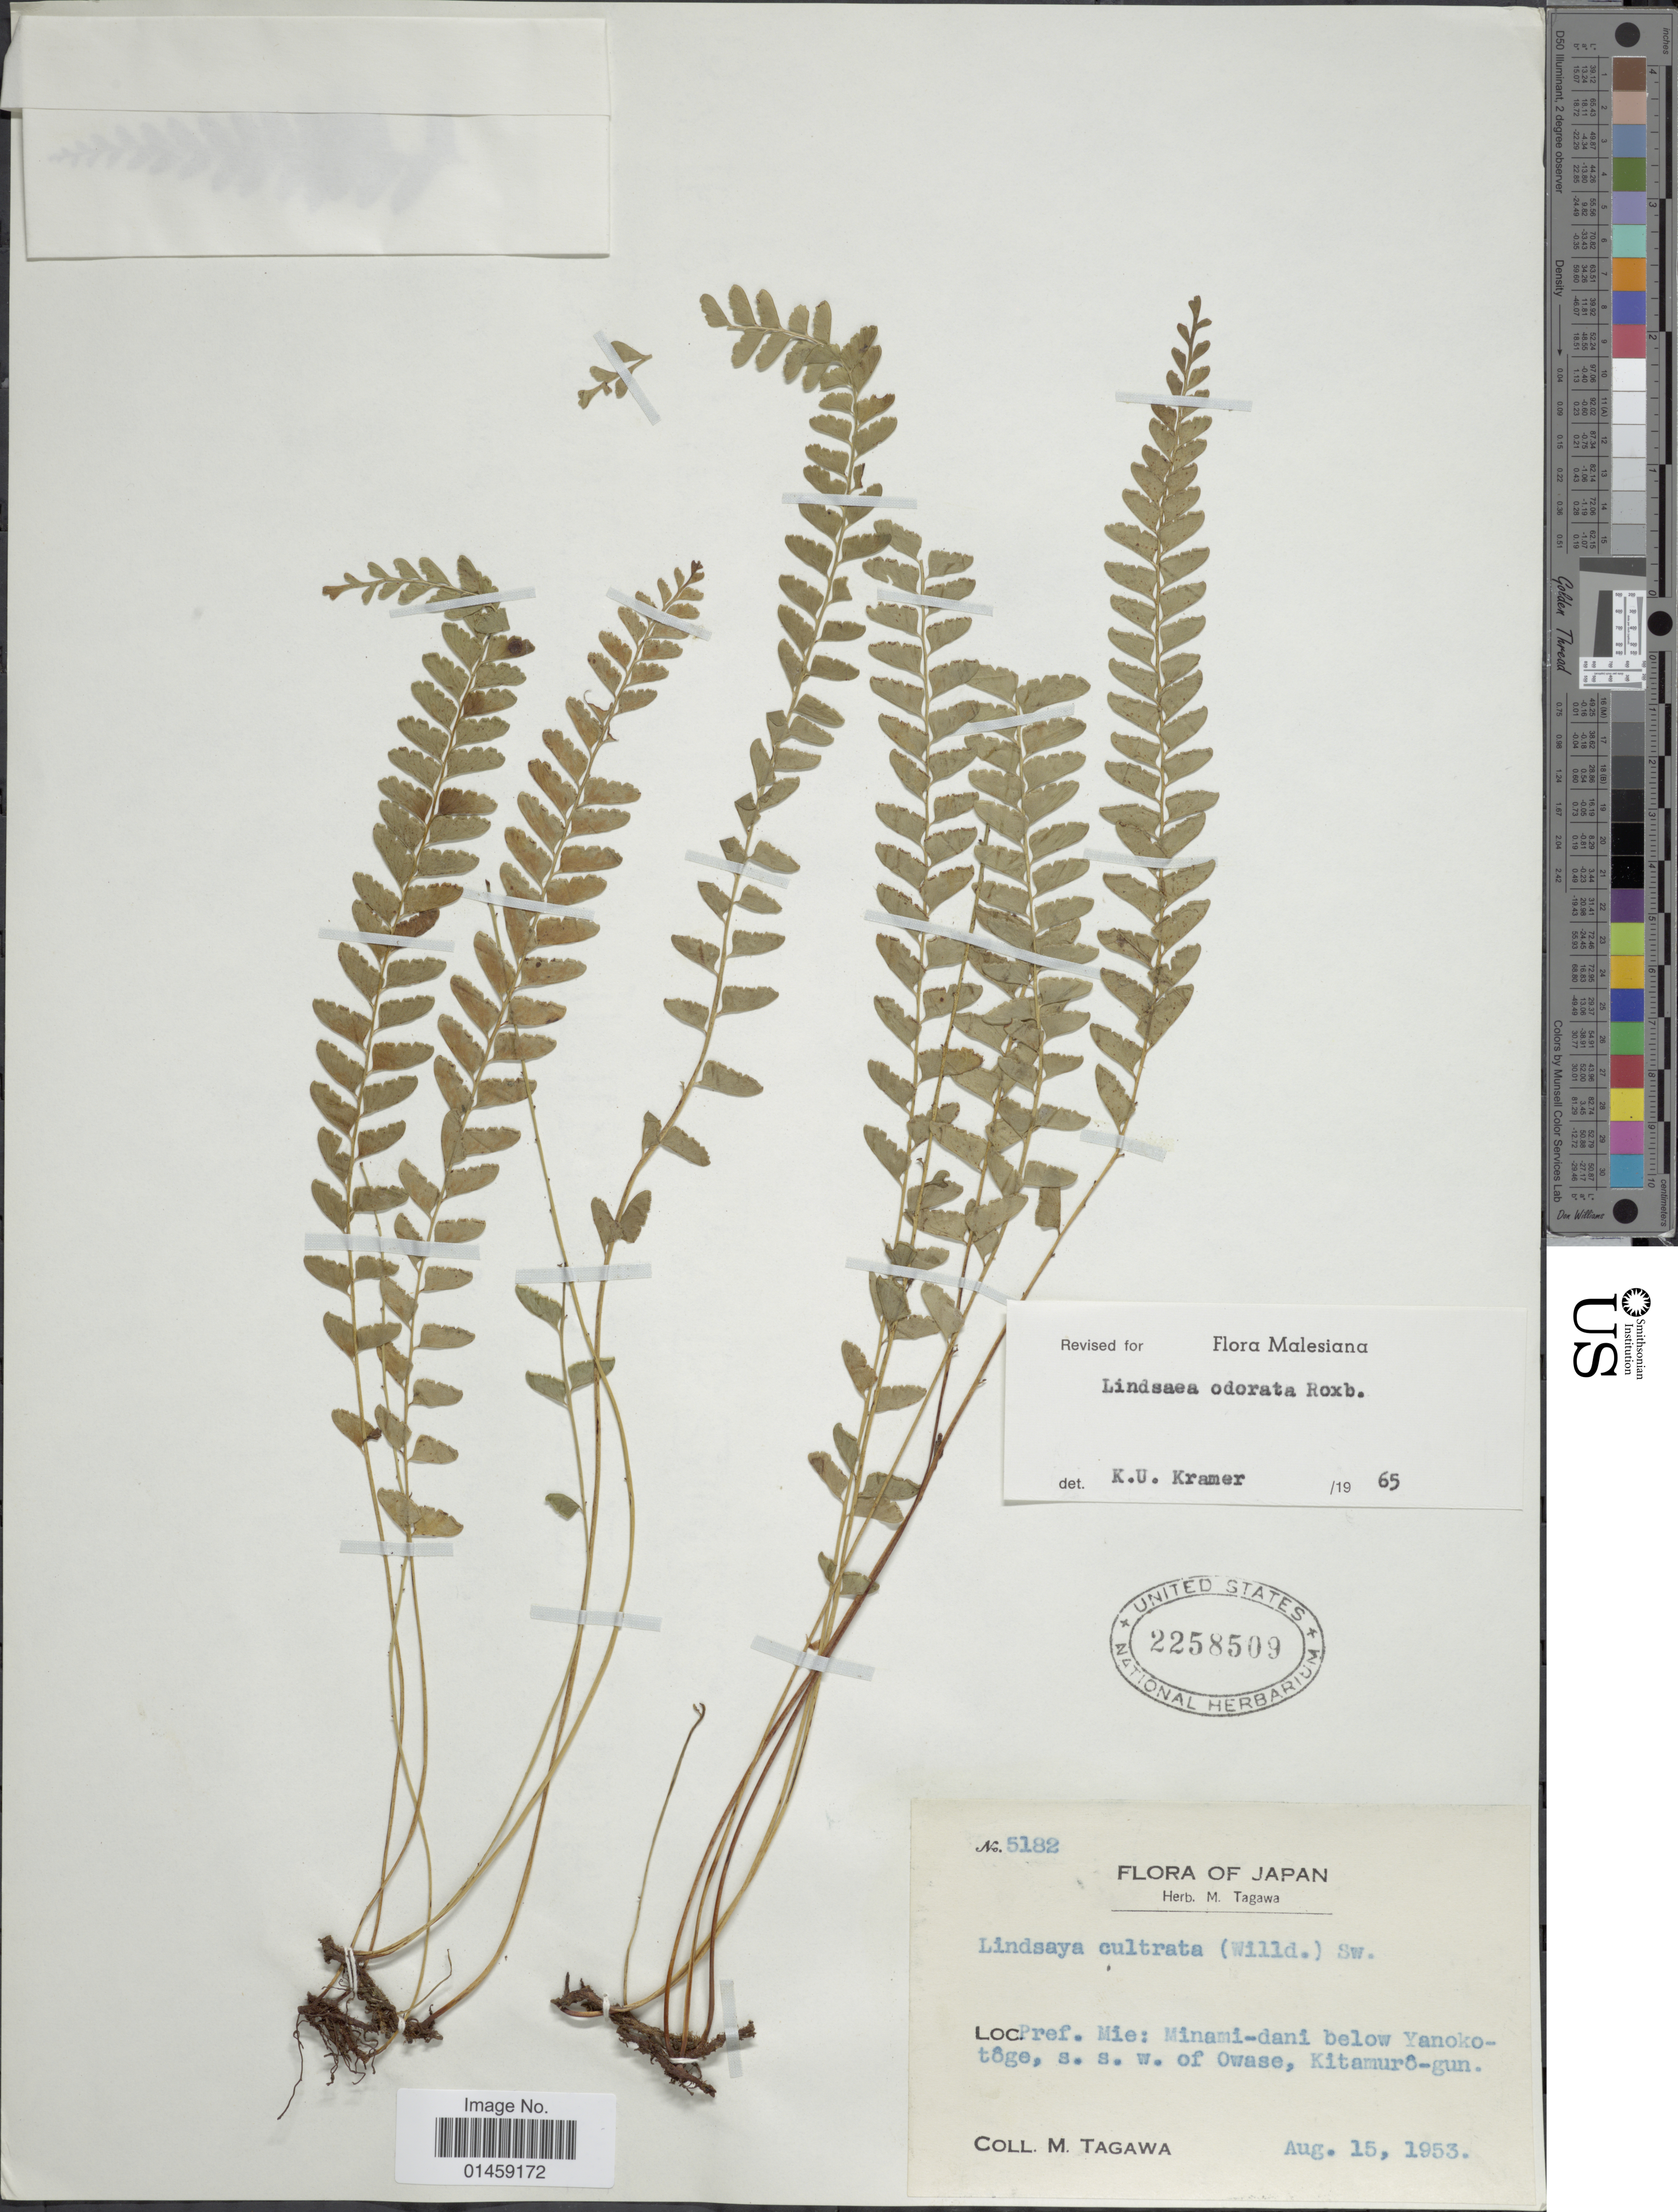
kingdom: Plantae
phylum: Tracheophyta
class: Polypodiopsida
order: Polypodiales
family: Lindsaeaceae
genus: Lindsaea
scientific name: Lindsaea odorata var. odorata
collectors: M. Tagawa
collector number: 5182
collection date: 1953-08-15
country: Japan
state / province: Mie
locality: Pref. Mie: Minami-dani below Yanokotoge, s.s.w. of Owase, Kitamuro-gun.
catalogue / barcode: US 2258509